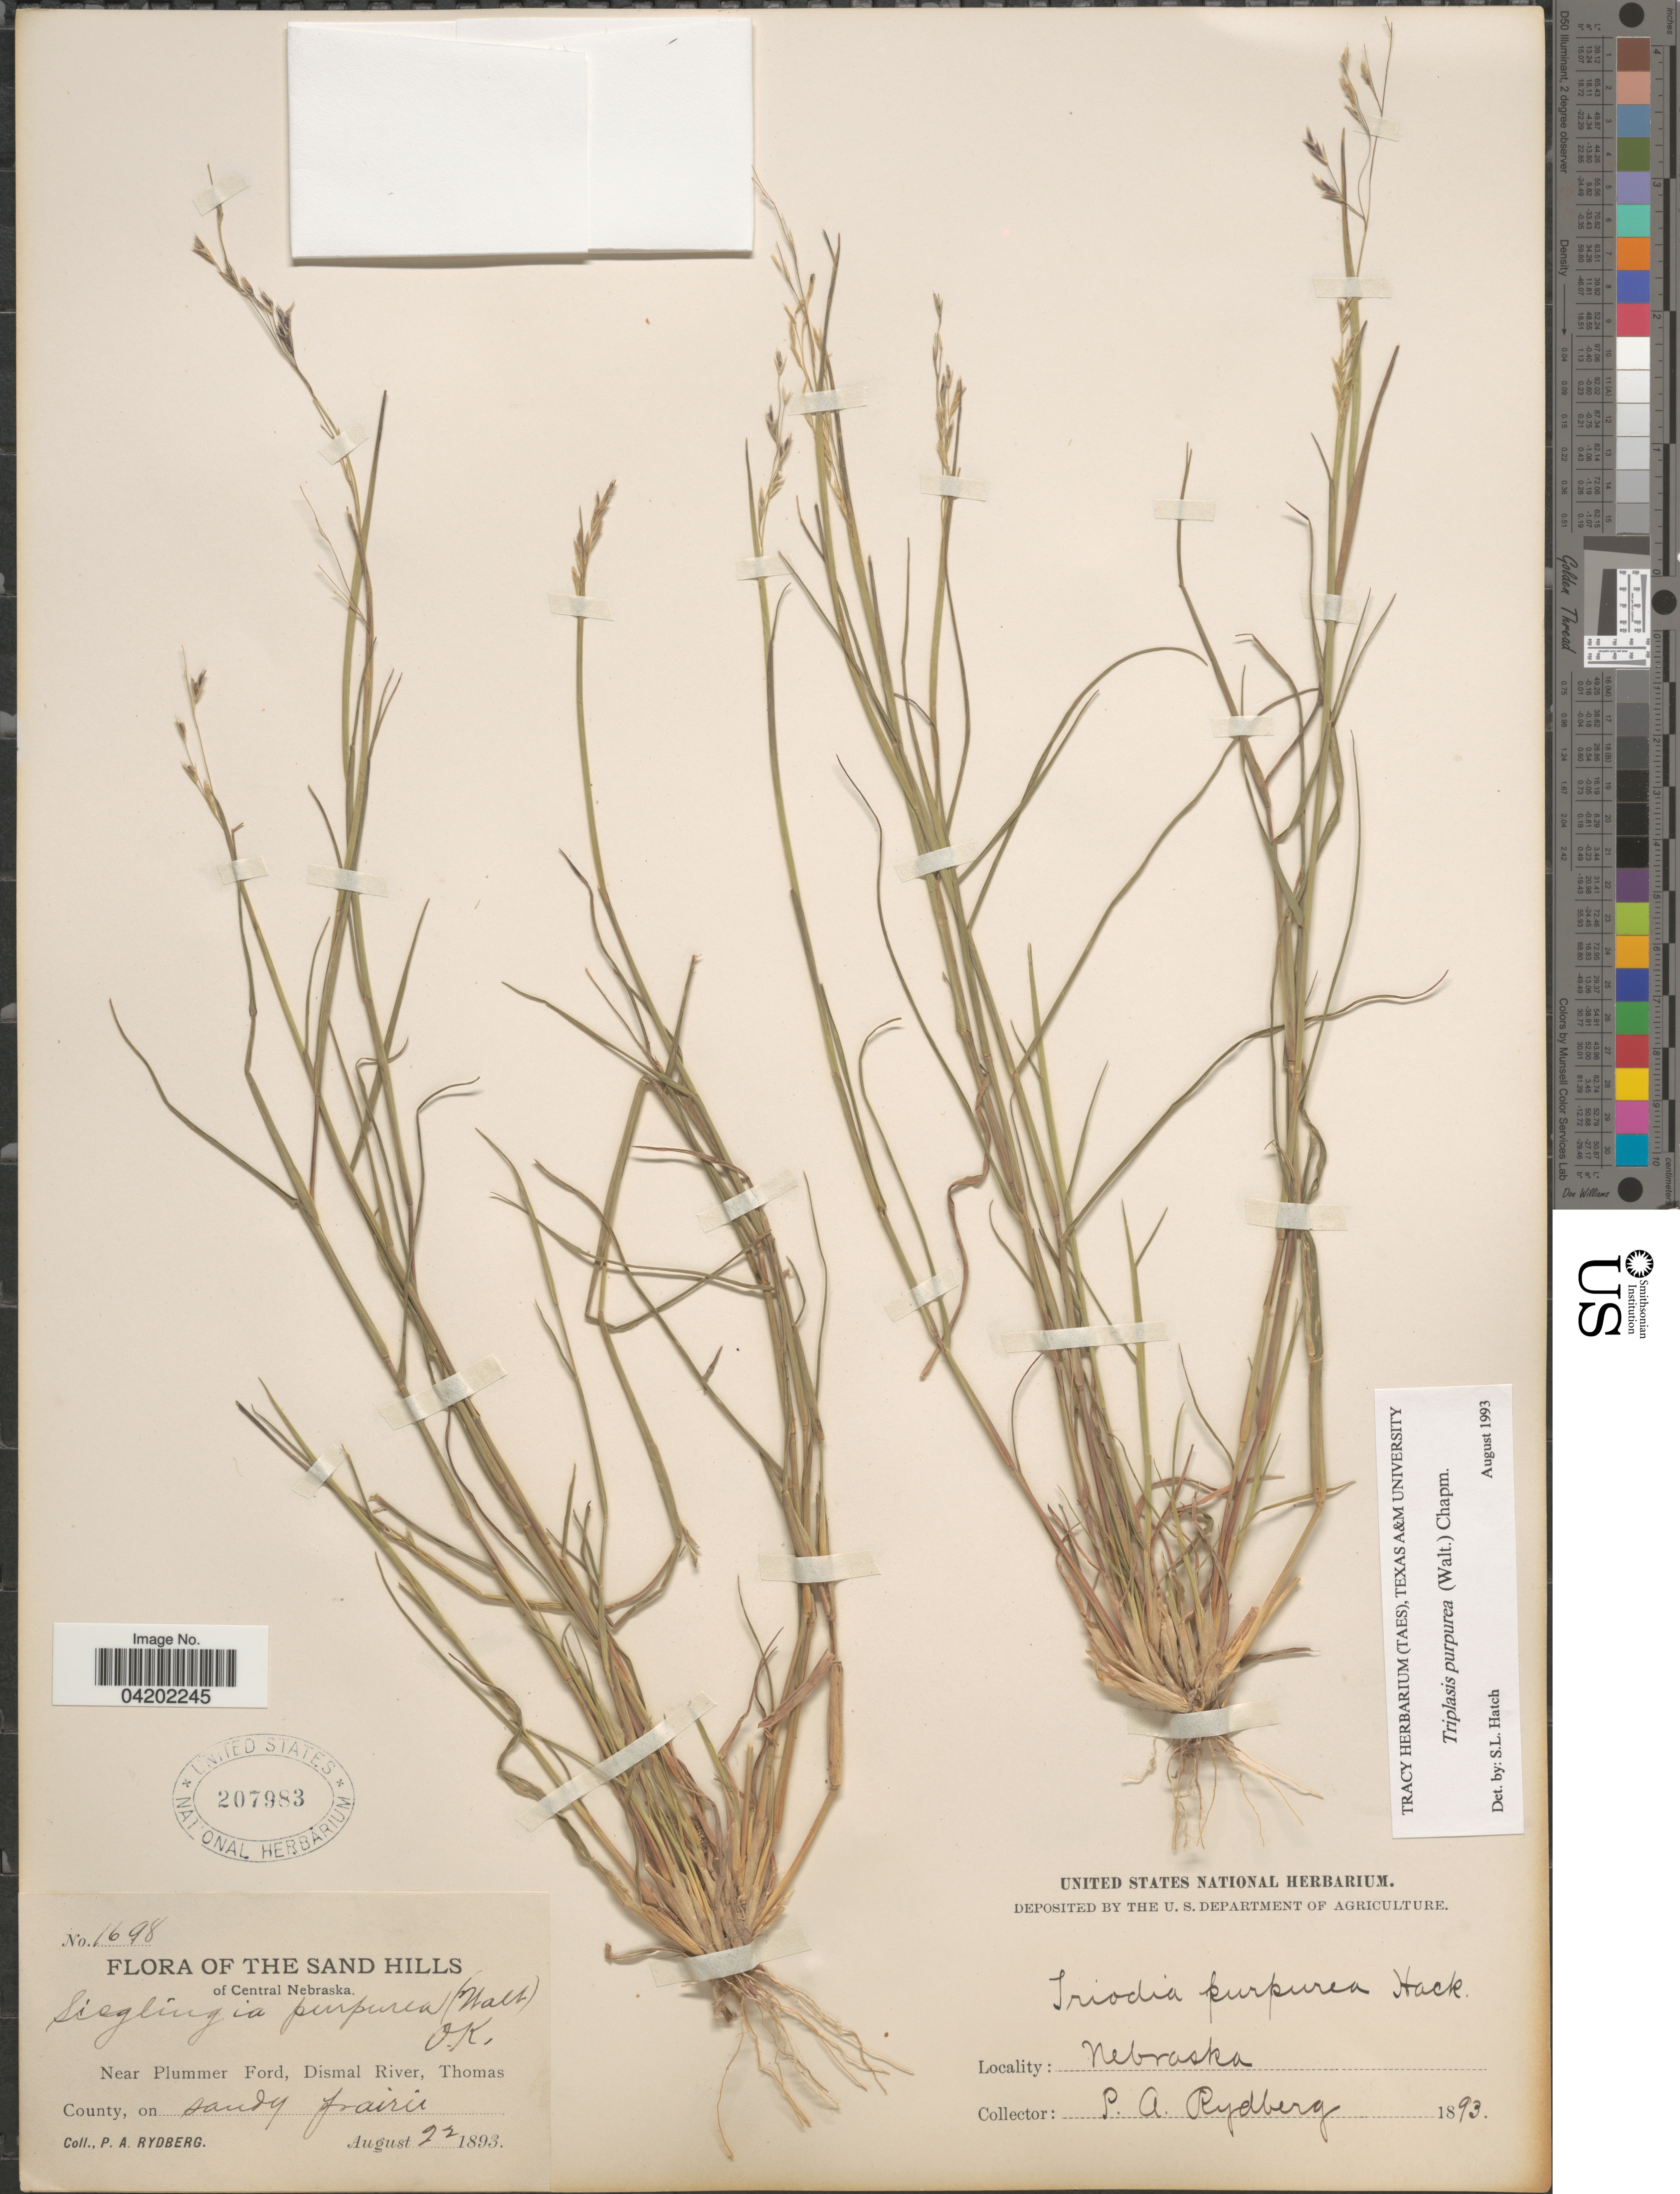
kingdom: Plantae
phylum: Tracheophyta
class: Liliopsida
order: Poales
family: Poaceae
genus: Triplasis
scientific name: Triplasis purpurea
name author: (Walter) Chapm.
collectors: P. A. Rydberg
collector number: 1698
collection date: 1893-08-22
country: United States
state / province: Nebraska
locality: The Sand Hills of Central Nebraska. Near Plummer Ford, Dismal River, Thomas County.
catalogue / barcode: US 207983